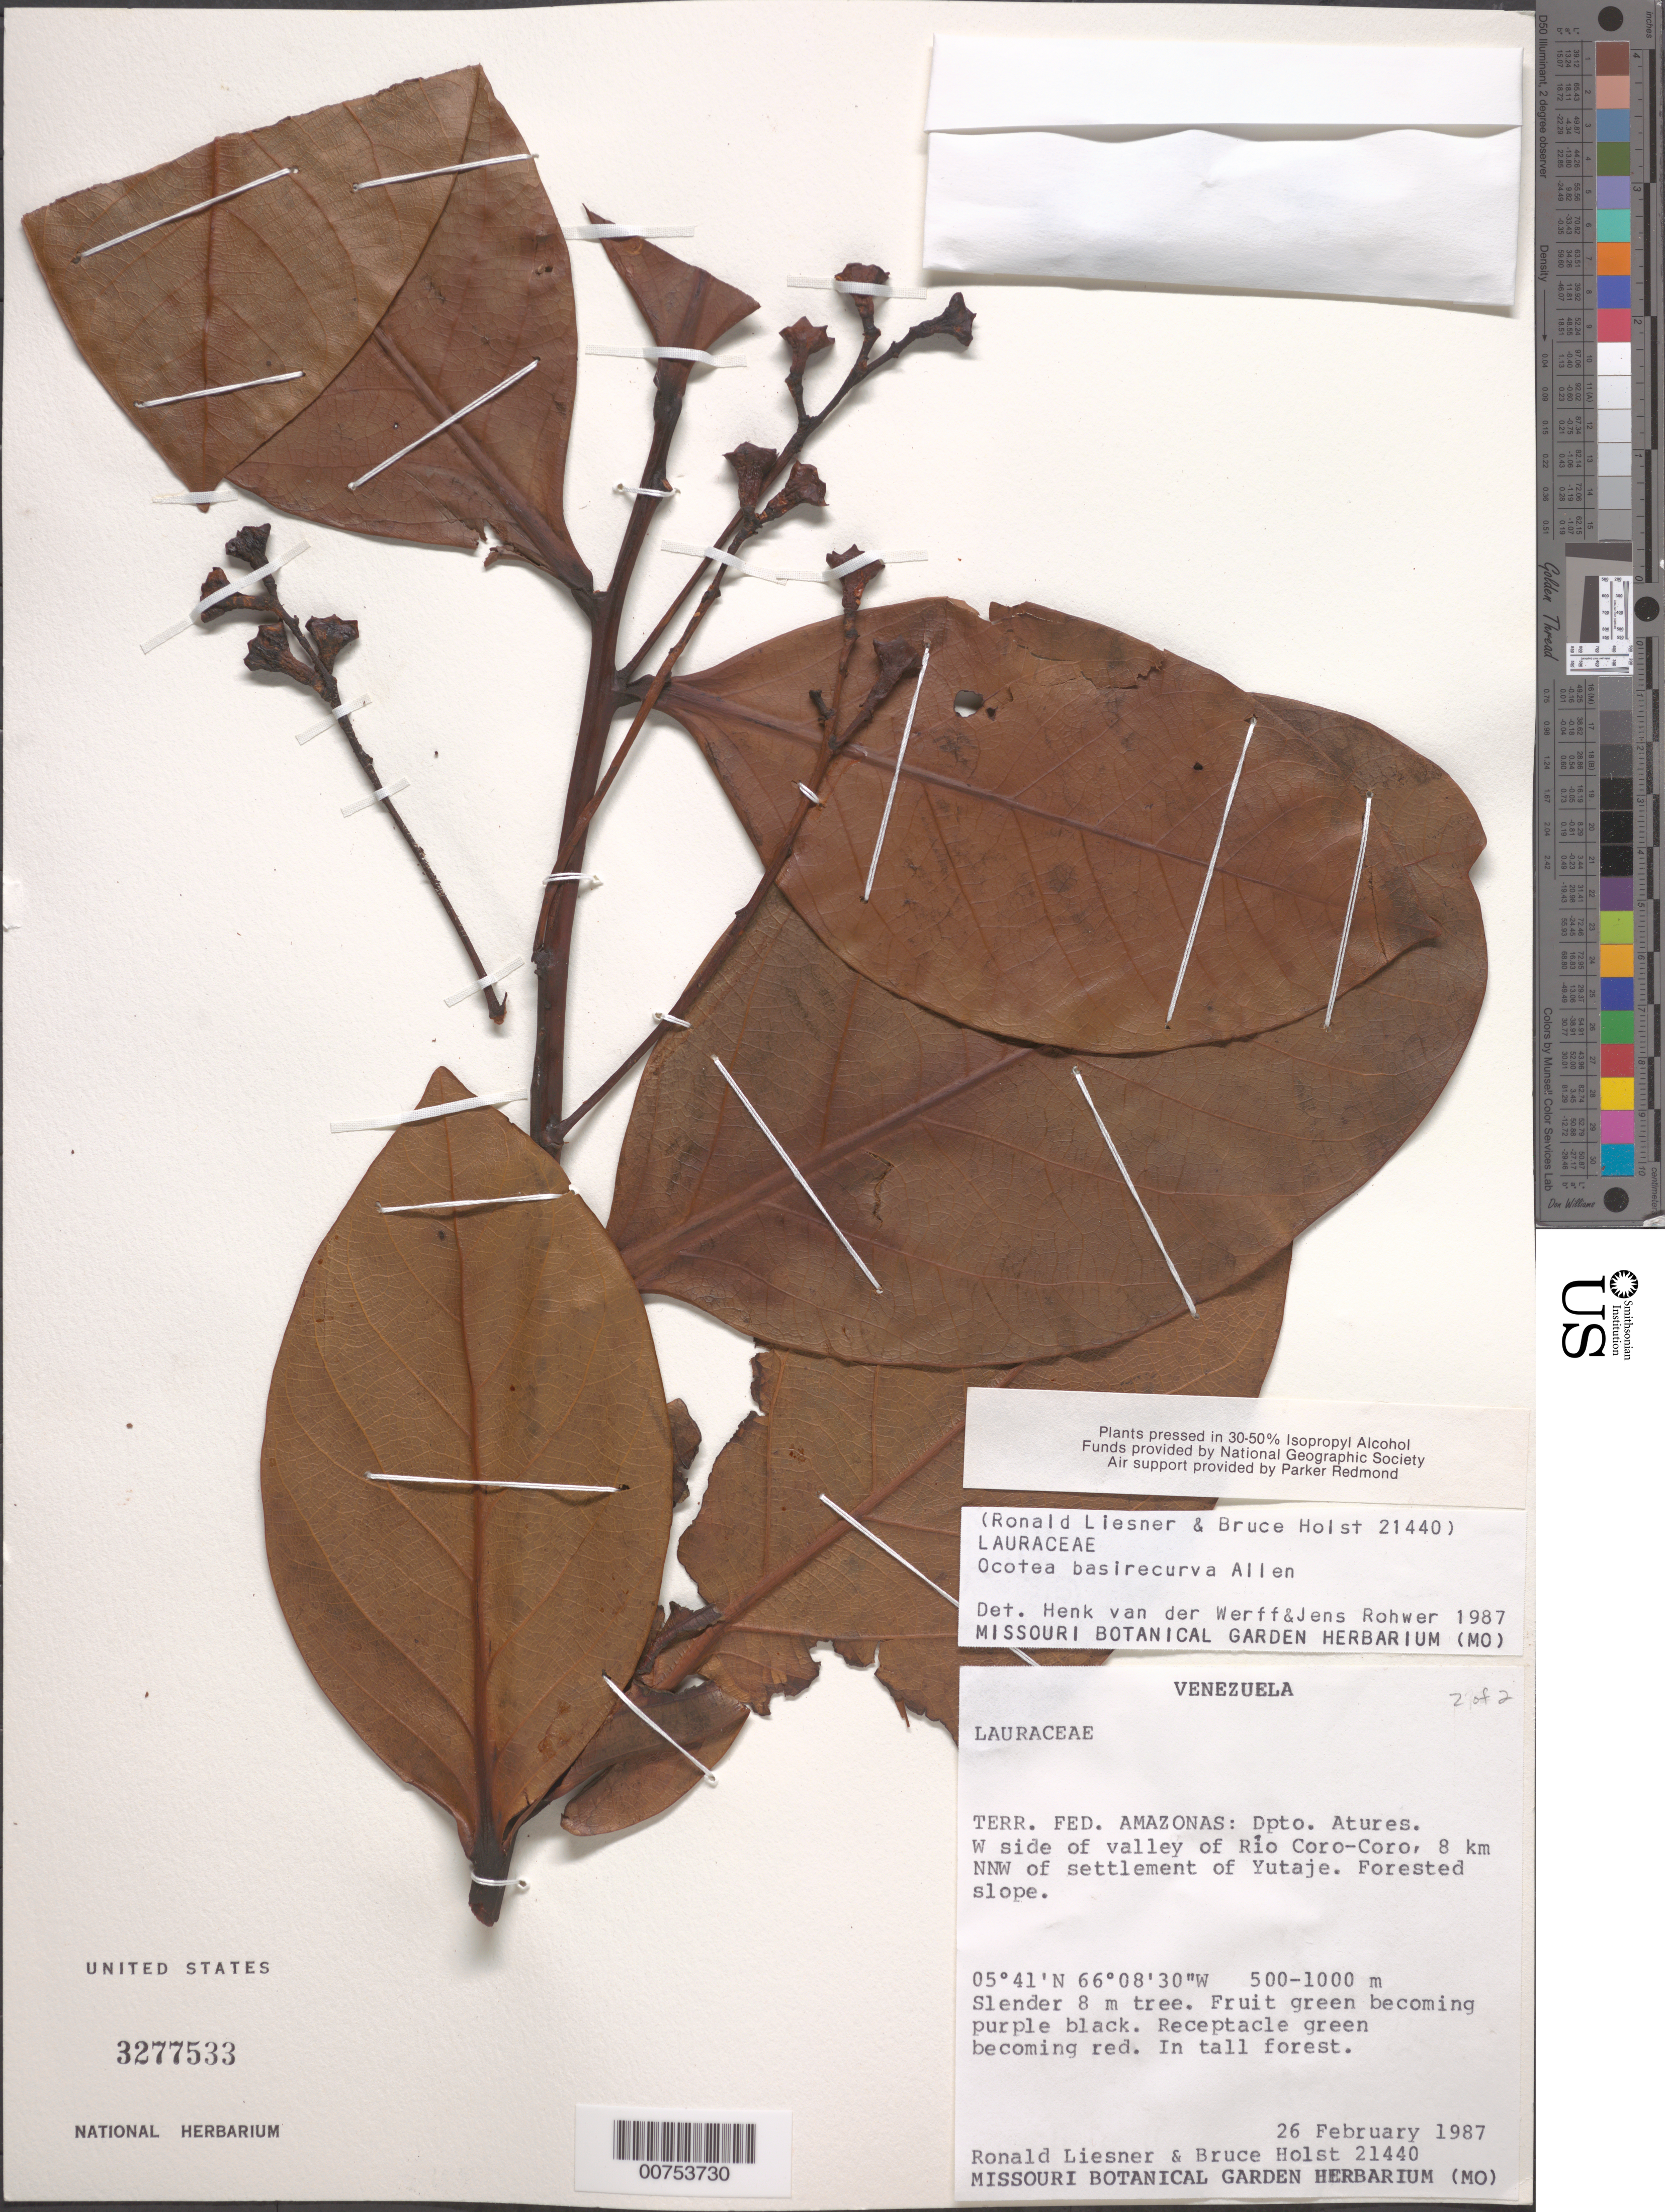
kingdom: Plantae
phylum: Tracheophyta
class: Magnoliopsida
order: Laurales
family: Lauraceae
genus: Ocotea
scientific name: Ocotea basirecurva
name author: C.K. Allen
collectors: R. L. Liesner & B. Holst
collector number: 21440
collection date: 1987-02-26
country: Venezuela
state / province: Amazonas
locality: Terr. Fed. Amazonas: Dpto. Atures. W side of valley of Río Coro-Coro, 8 km NNW of settlement of Yutaje.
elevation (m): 500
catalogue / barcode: US 3277533